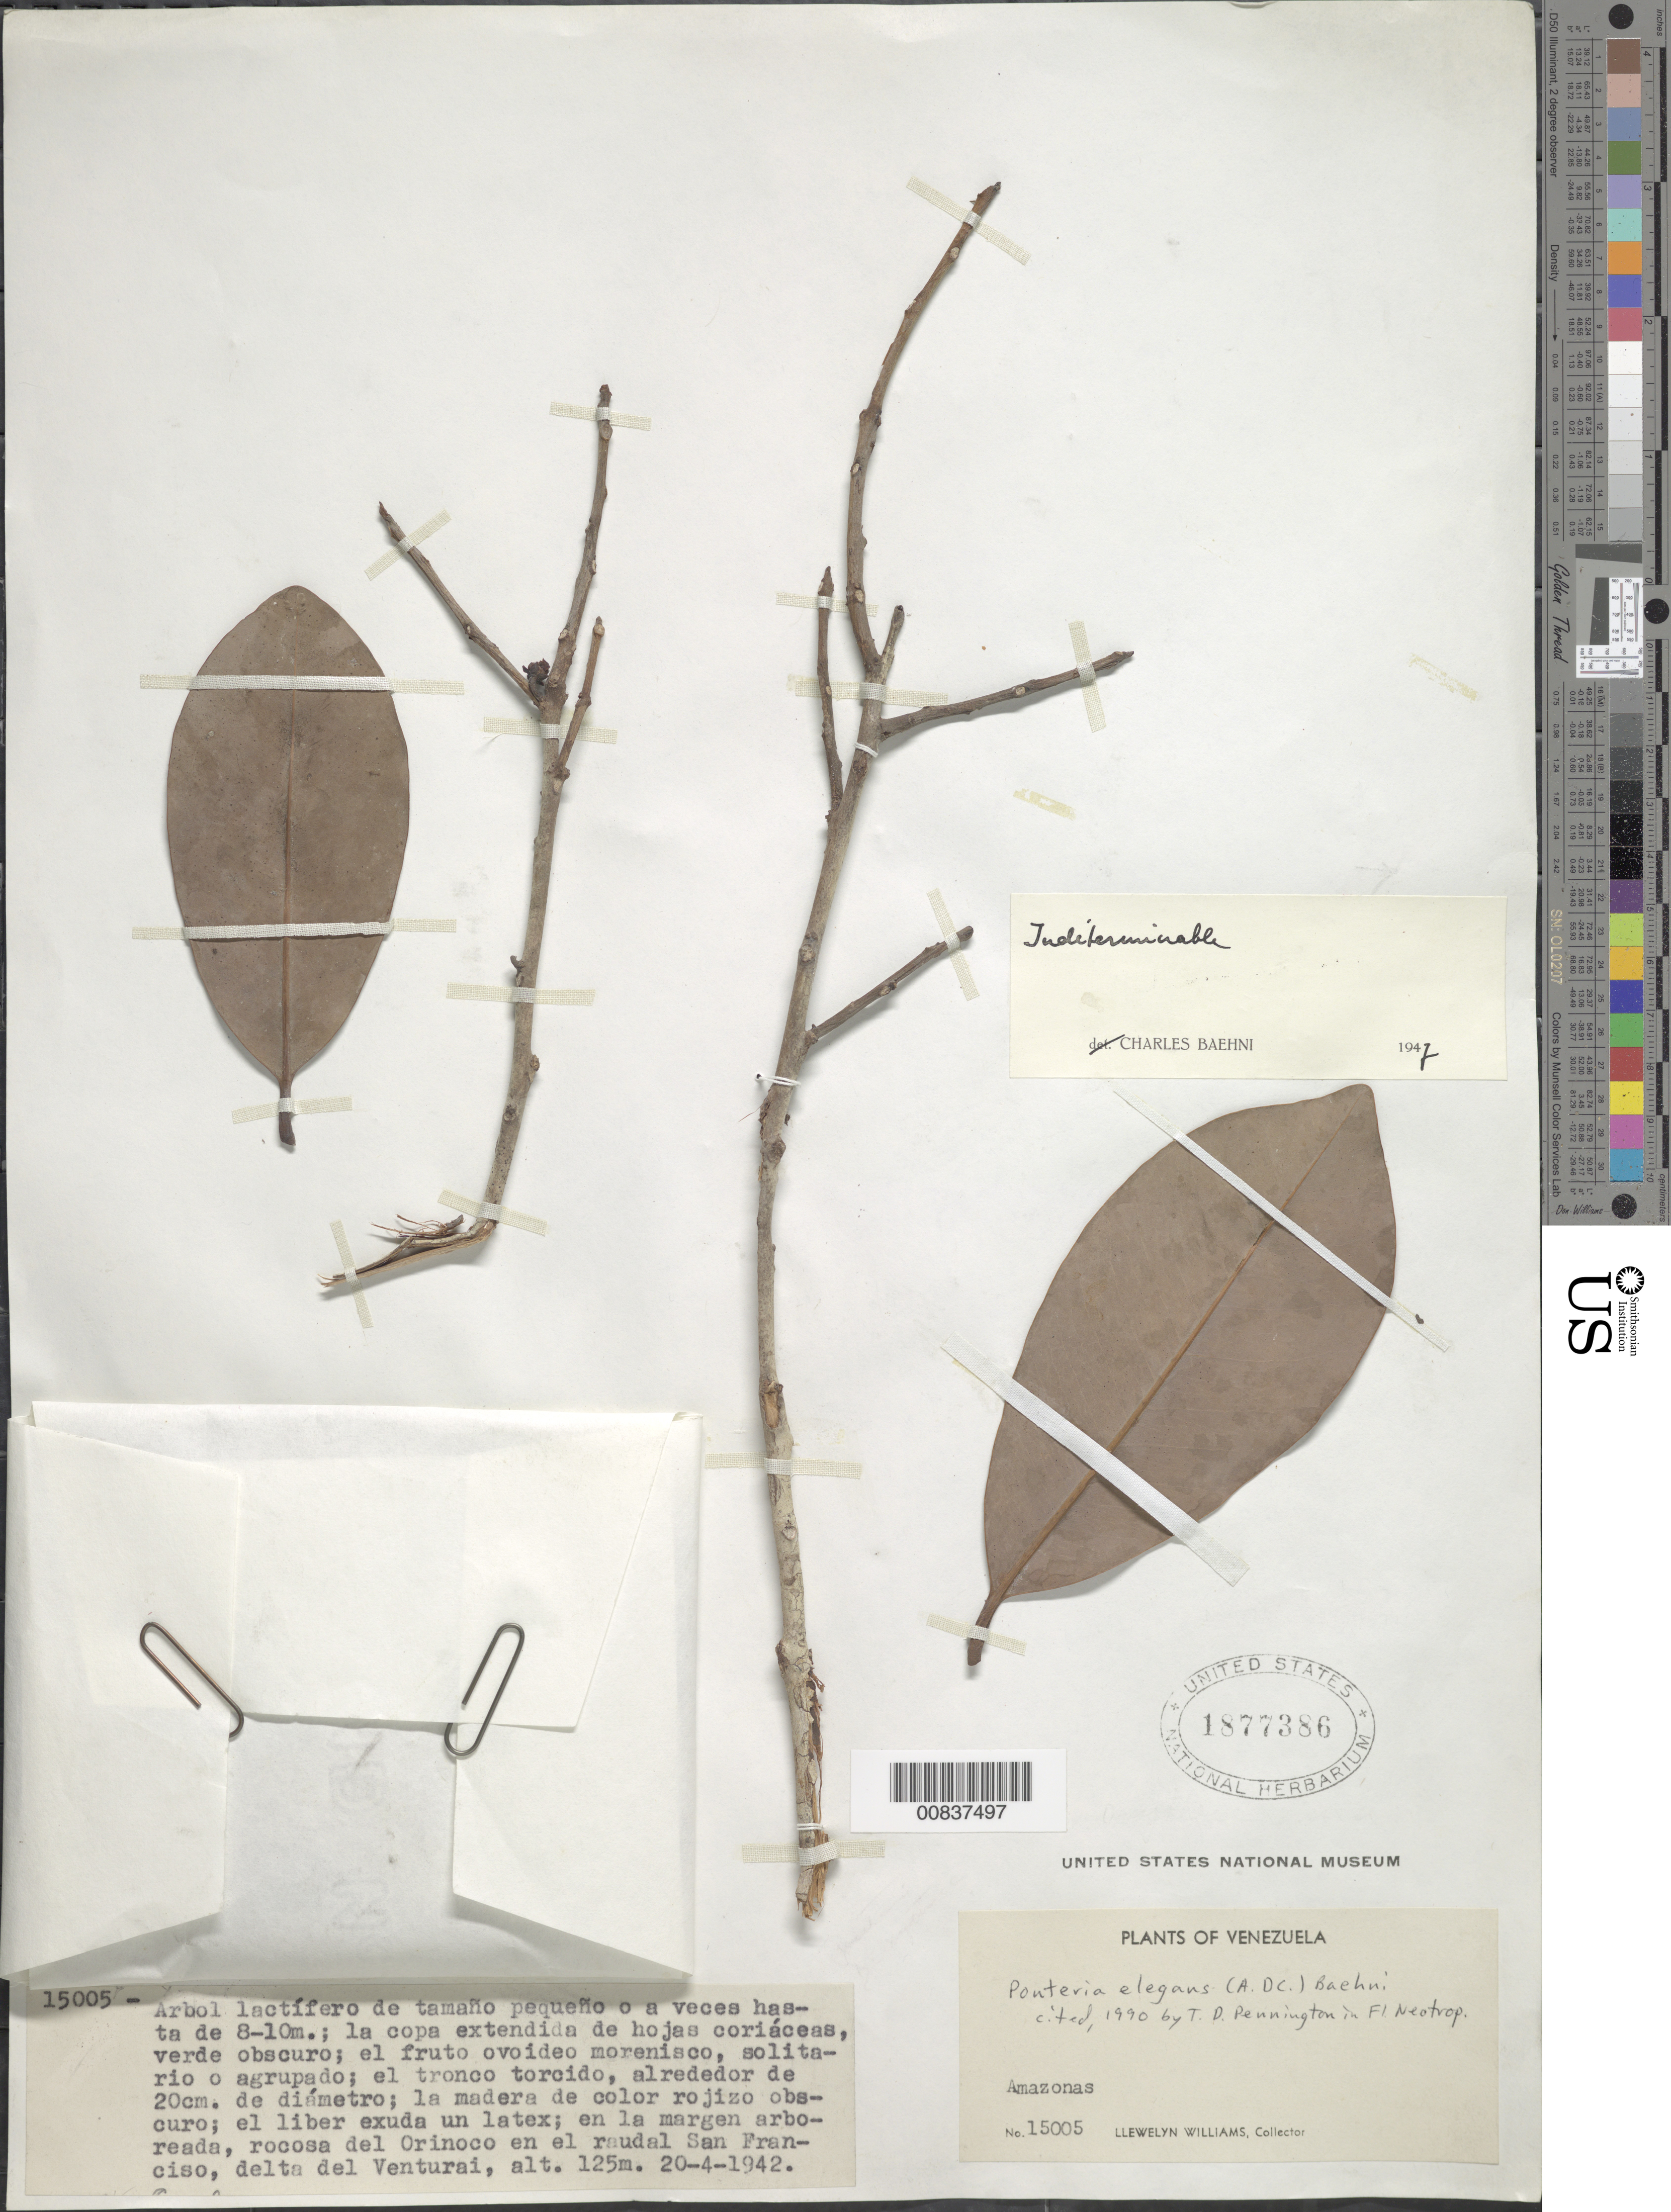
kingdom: Plantae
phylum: Tracheophyta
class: Magnoliopsida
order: Ericales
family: Sapotaceae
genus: Pouteria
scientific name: Pouteria elegans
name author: (A. DC.) Baehni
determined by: Pennington, T. D., (K)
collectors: Ll. Williams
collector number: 15005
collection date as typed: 20-Apr-42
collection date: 1942-04-20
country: Venezuela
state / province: Amazonas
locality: Río Orinoco en el raudal San Francisco, delta del Venturai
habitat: Margen arboreada, rocosa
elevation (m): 125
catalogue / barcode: US 1877386